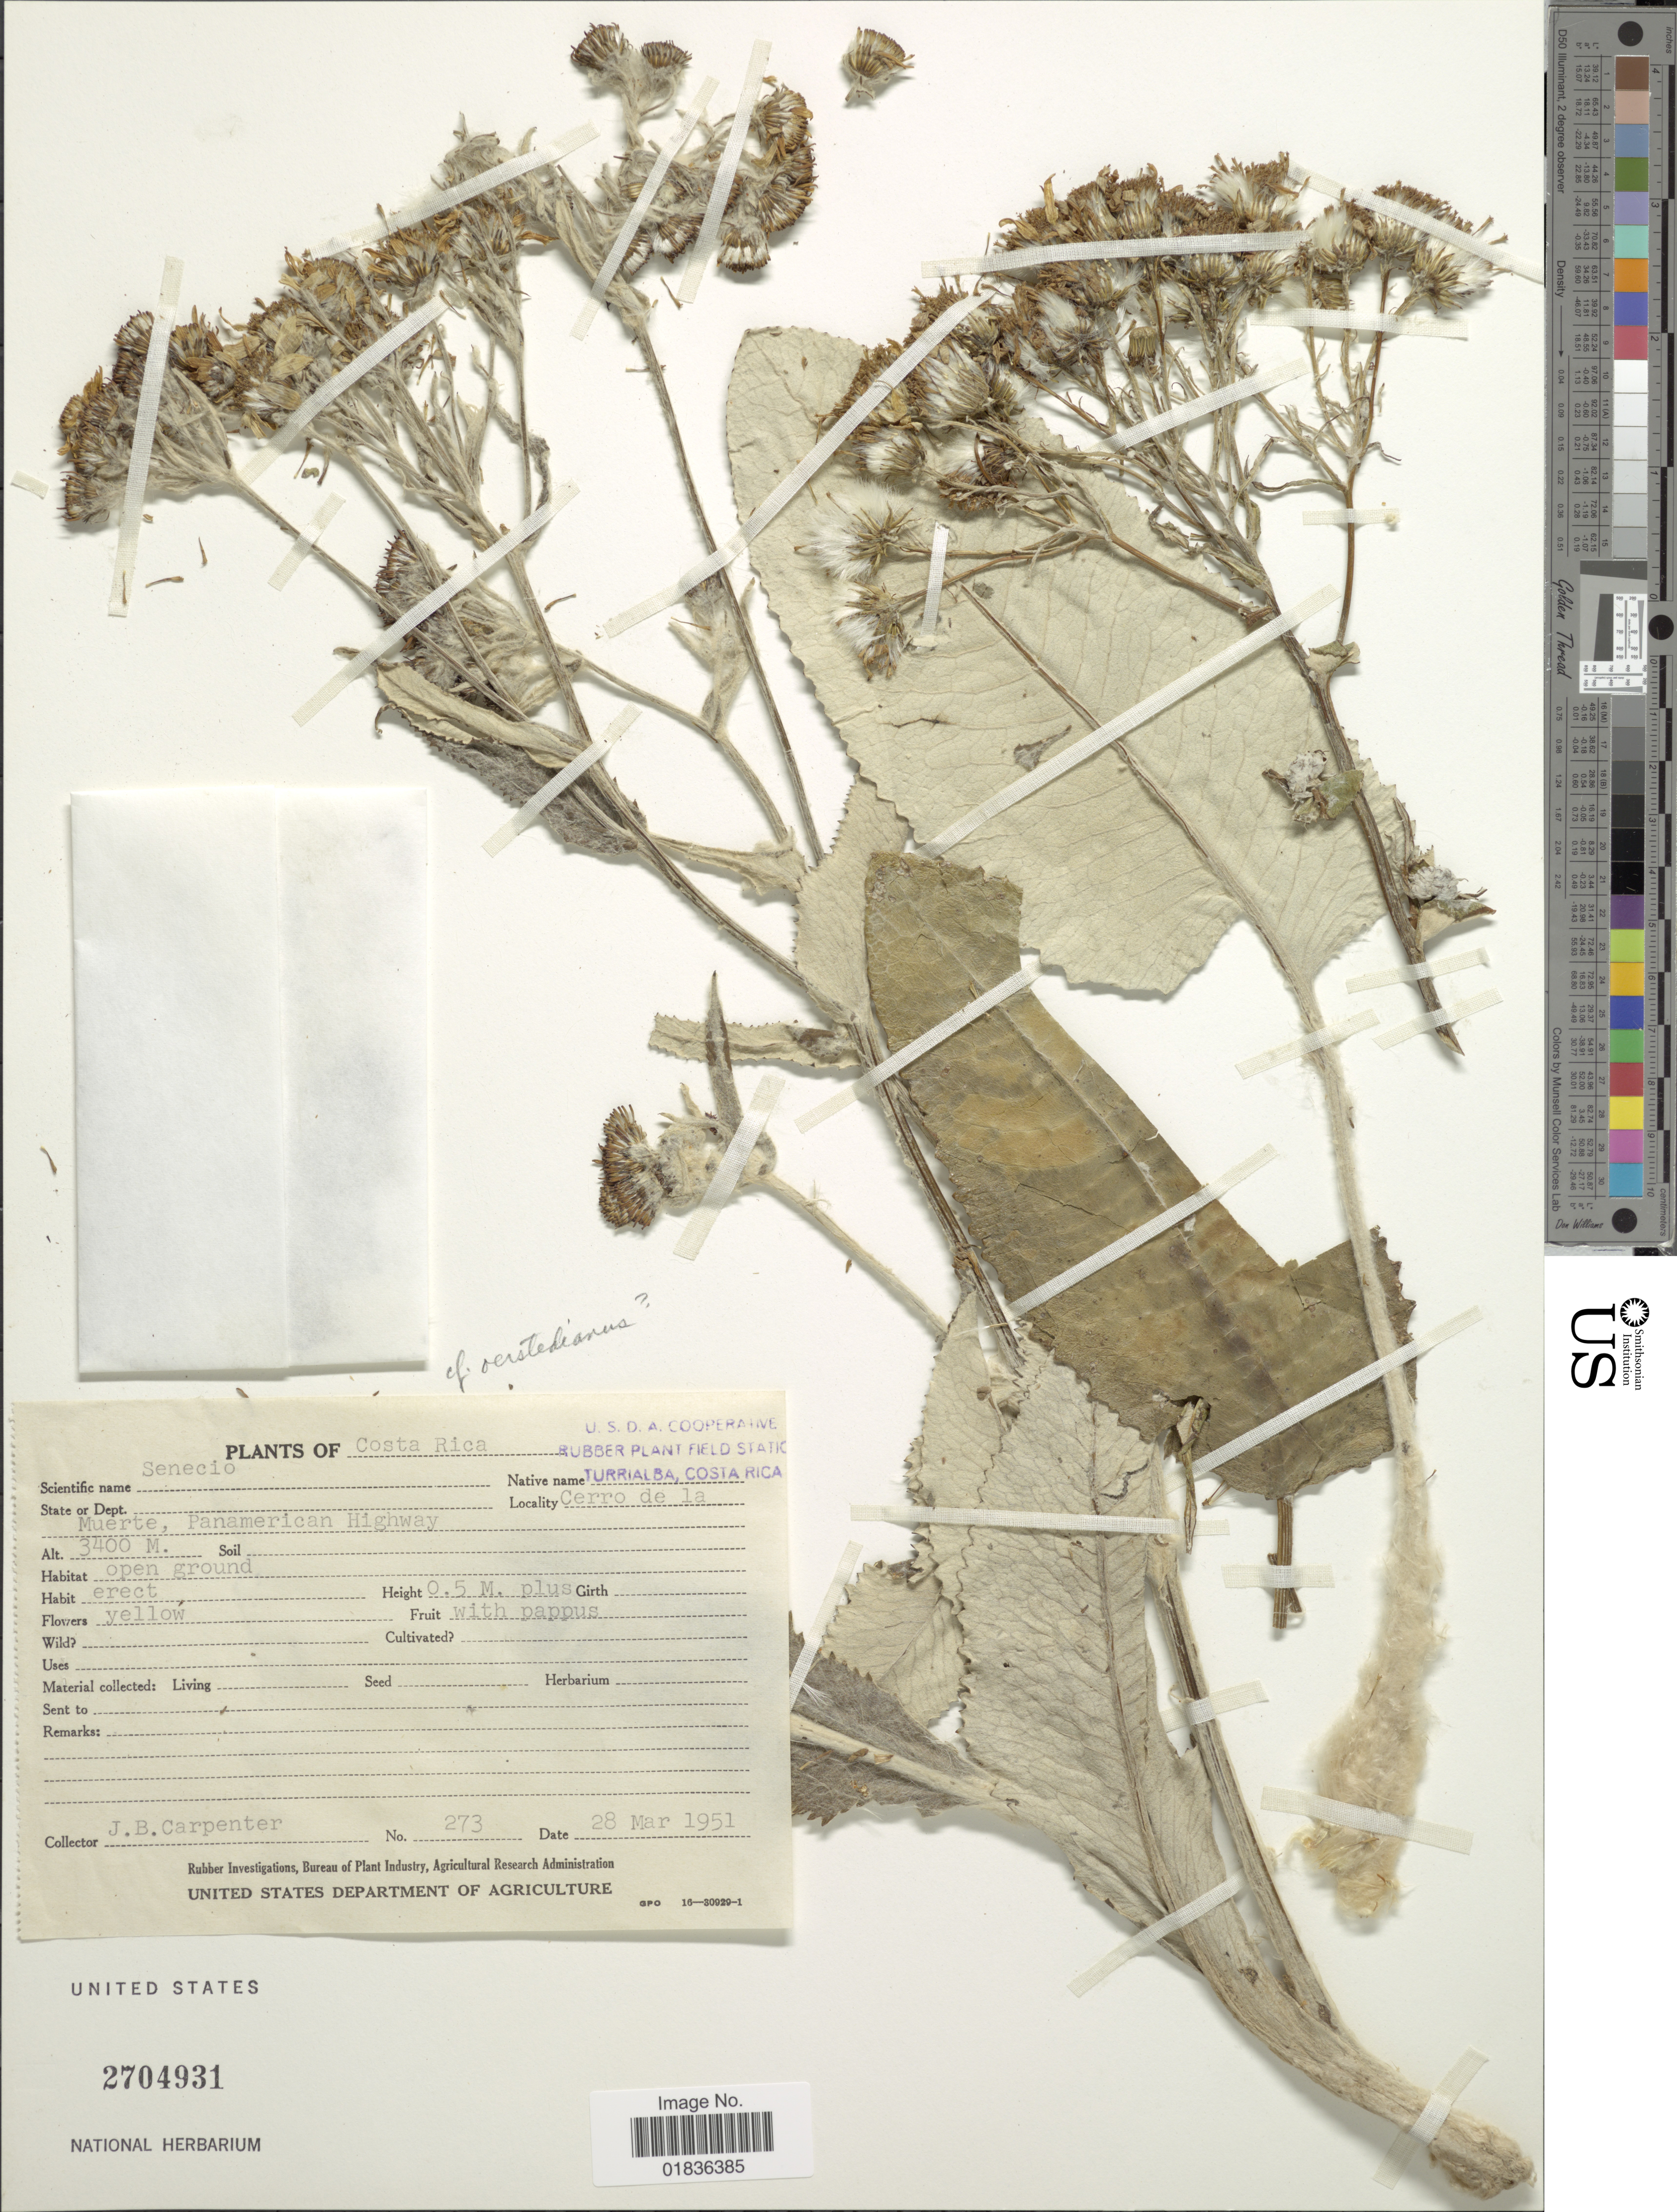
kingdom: Plantae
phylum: Tracheophyta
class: Magnoliopsida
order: Asterales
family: Asteraceae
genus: Senecio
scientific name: Senecio oerstedianus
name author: Benth.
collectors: J. Carpenter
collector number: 273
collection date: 1951-03-28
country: Costa Rica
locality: Cerro de la Muerte, Panamerican Highway.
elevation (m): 3400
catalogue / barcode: US 2704931